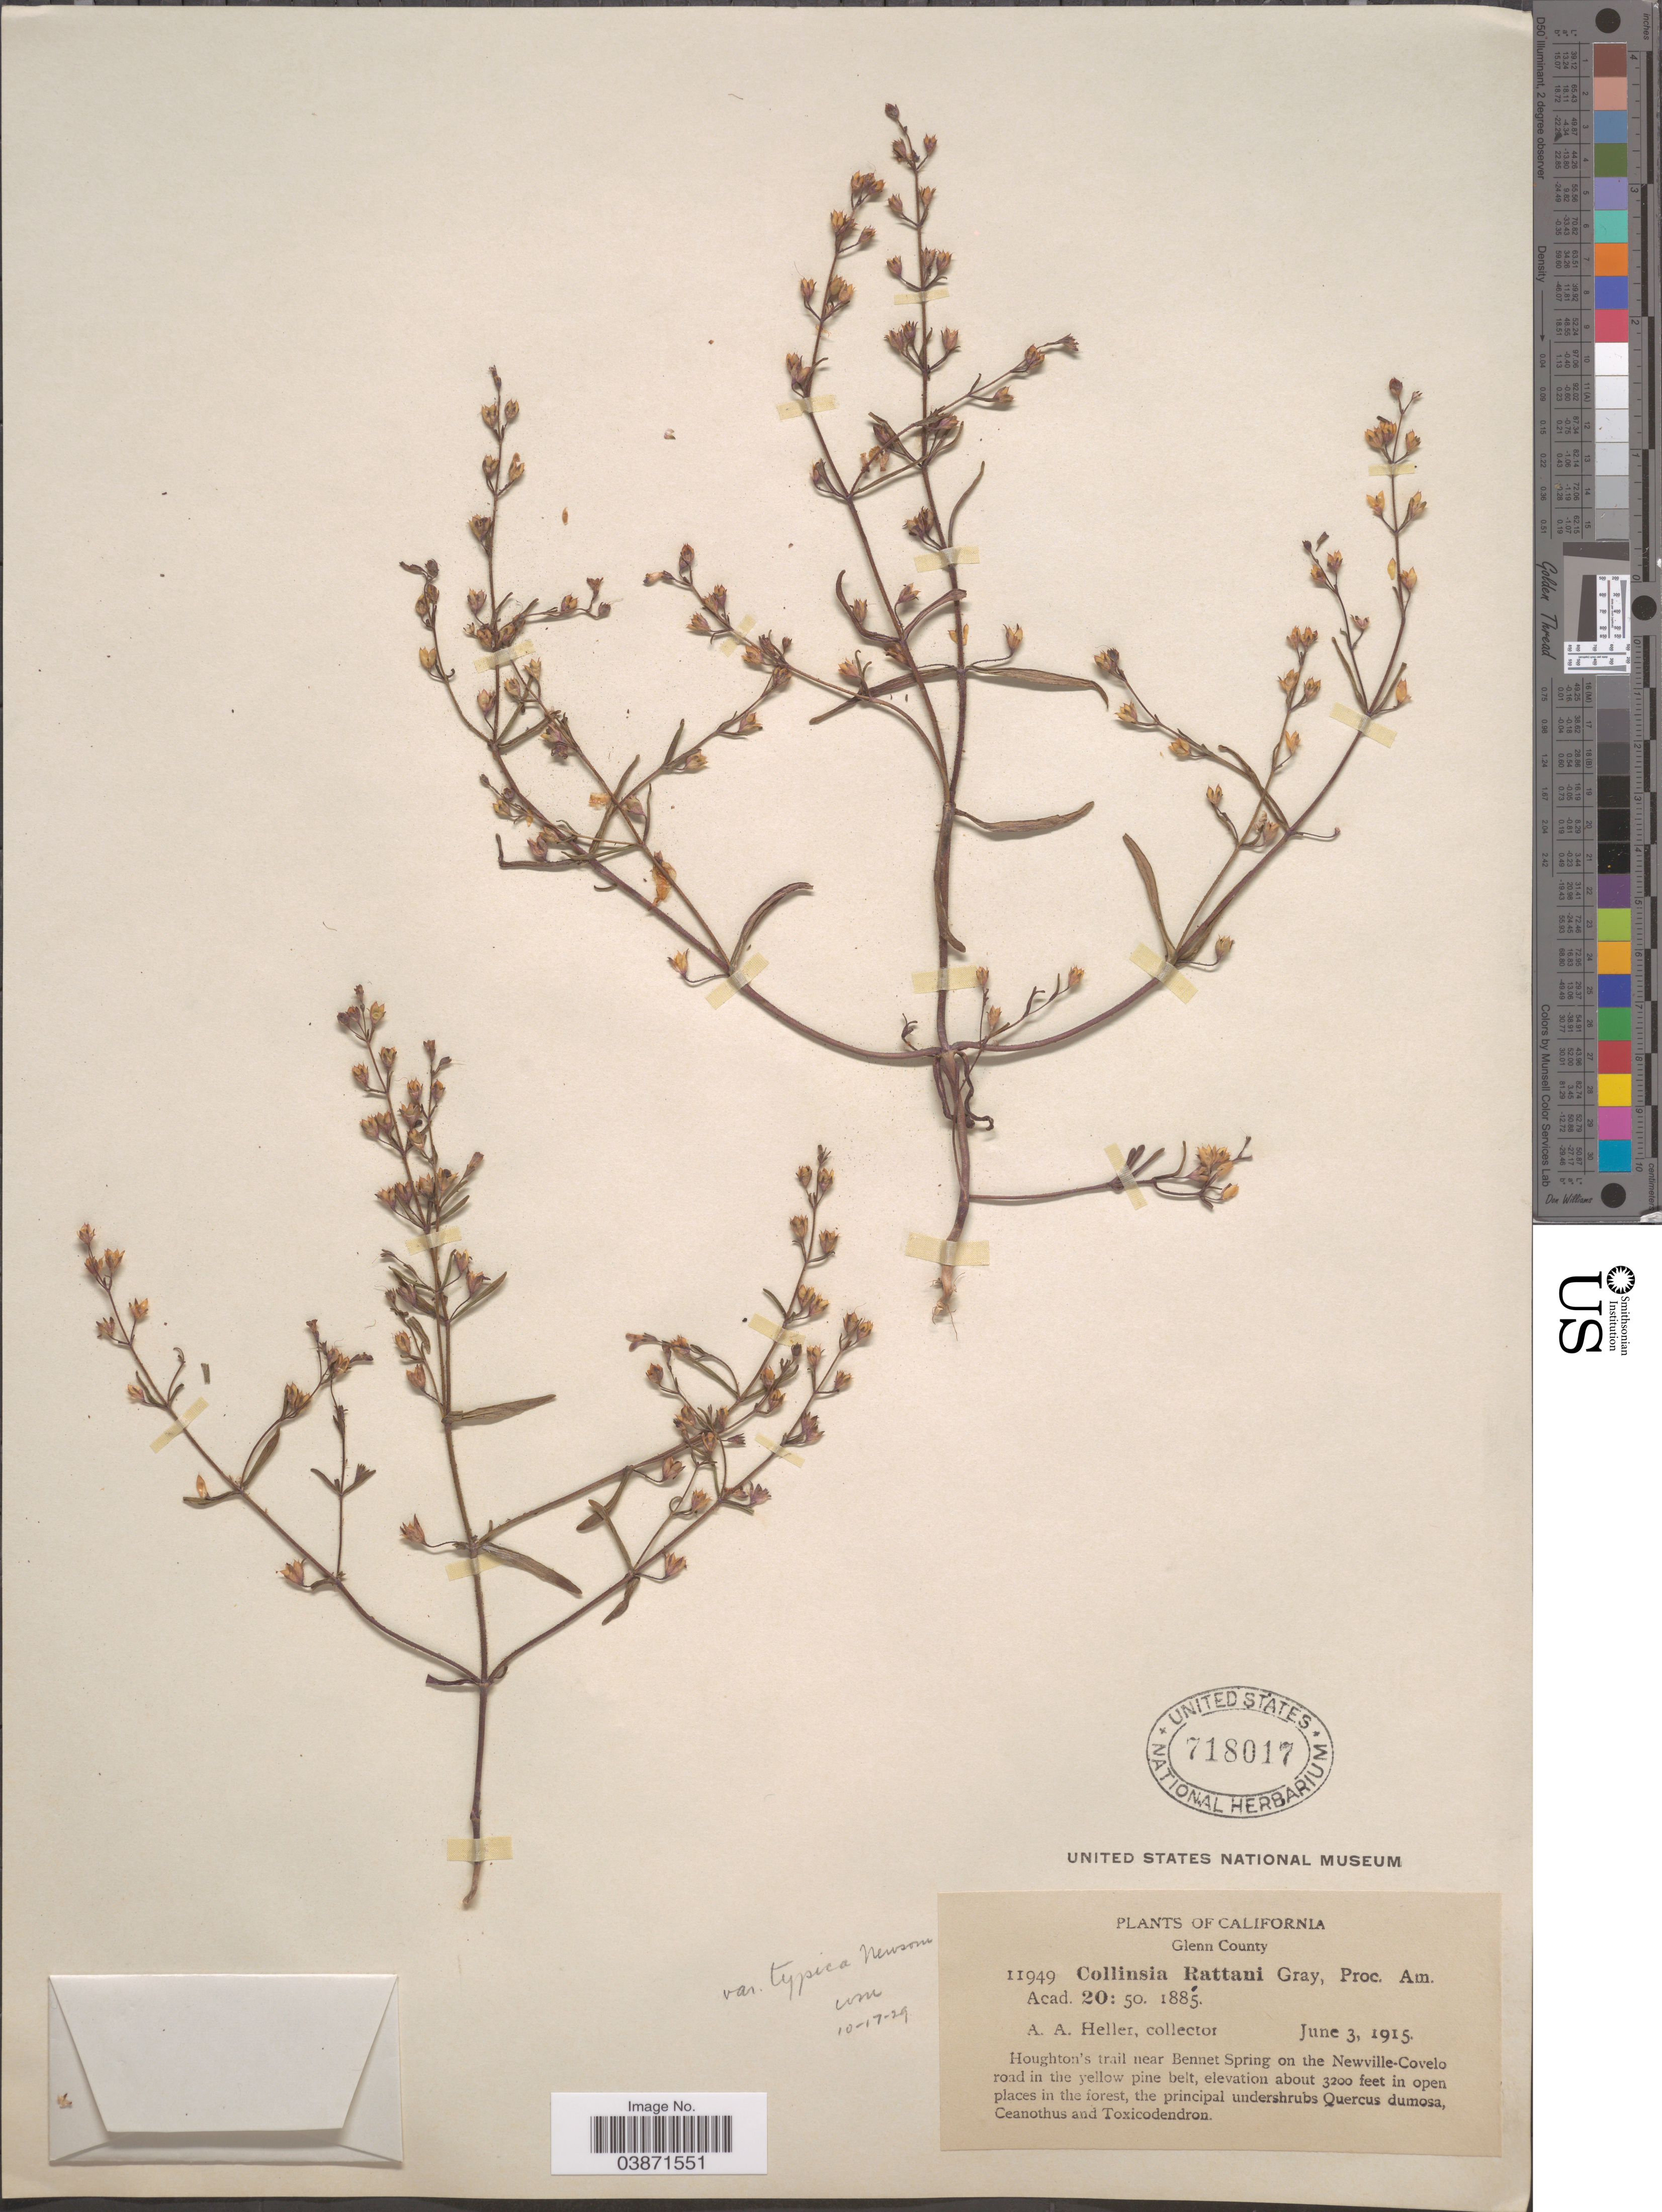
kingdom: Plantae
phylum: Tracheophyta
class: Magnoliopsida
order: Lamiales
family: Plantaginaceae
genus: Collinsia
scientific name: Collinsia rattanii var. typica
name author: Newsom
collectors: A. A. Heller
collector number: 11949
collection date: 1915-06-03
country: United States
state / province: California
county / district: Glenn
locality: Glenn County. Houghton's trail near Bennet Spring on the Newville-Covelo road in the yellow pine belt.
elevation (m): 975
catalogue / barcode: US 718017